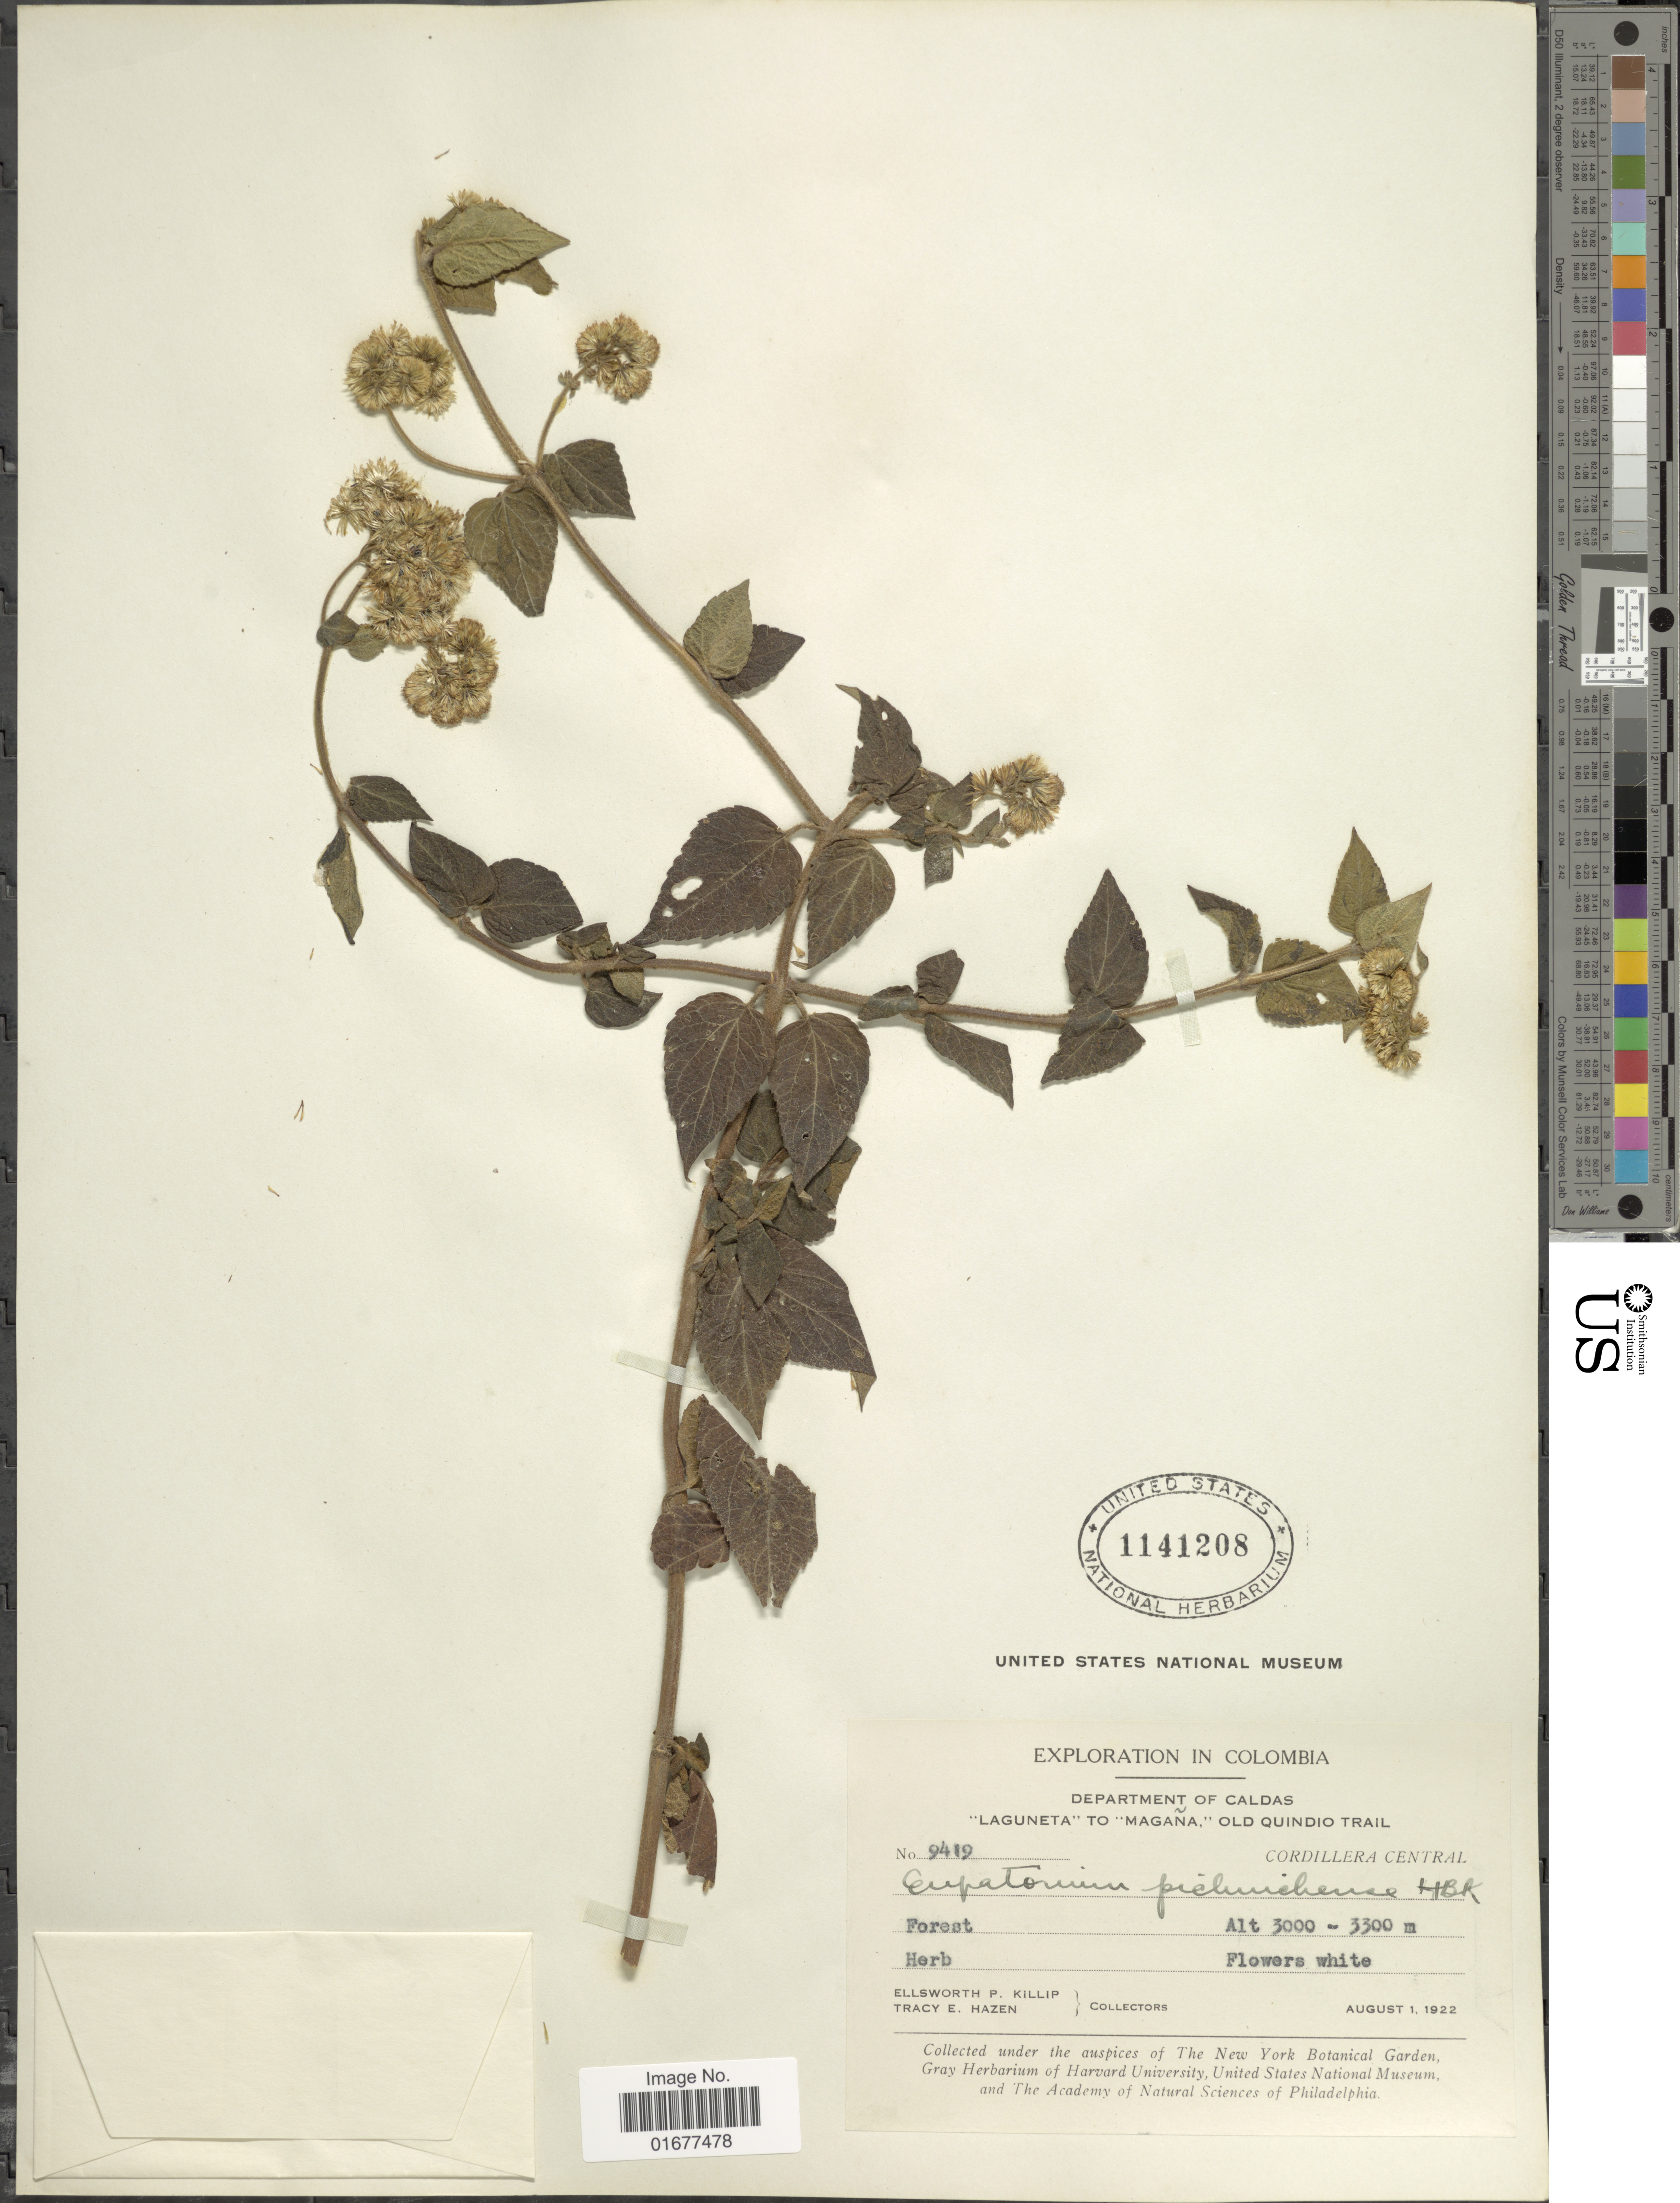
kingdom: Plantae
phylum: Tracheophyta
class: Magnoliopsida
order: Asterales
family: Asteraceae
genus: Ageratina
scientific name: Ageratina pichinchensis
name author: (Kunth) R.M. King & H. Rob.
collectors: E. P. Killip & T. E. Hazen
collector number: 9419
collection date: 1922-08-01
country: Colombia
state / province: Caldas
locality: Laguneta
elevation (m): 3000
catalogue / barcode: US 1141208